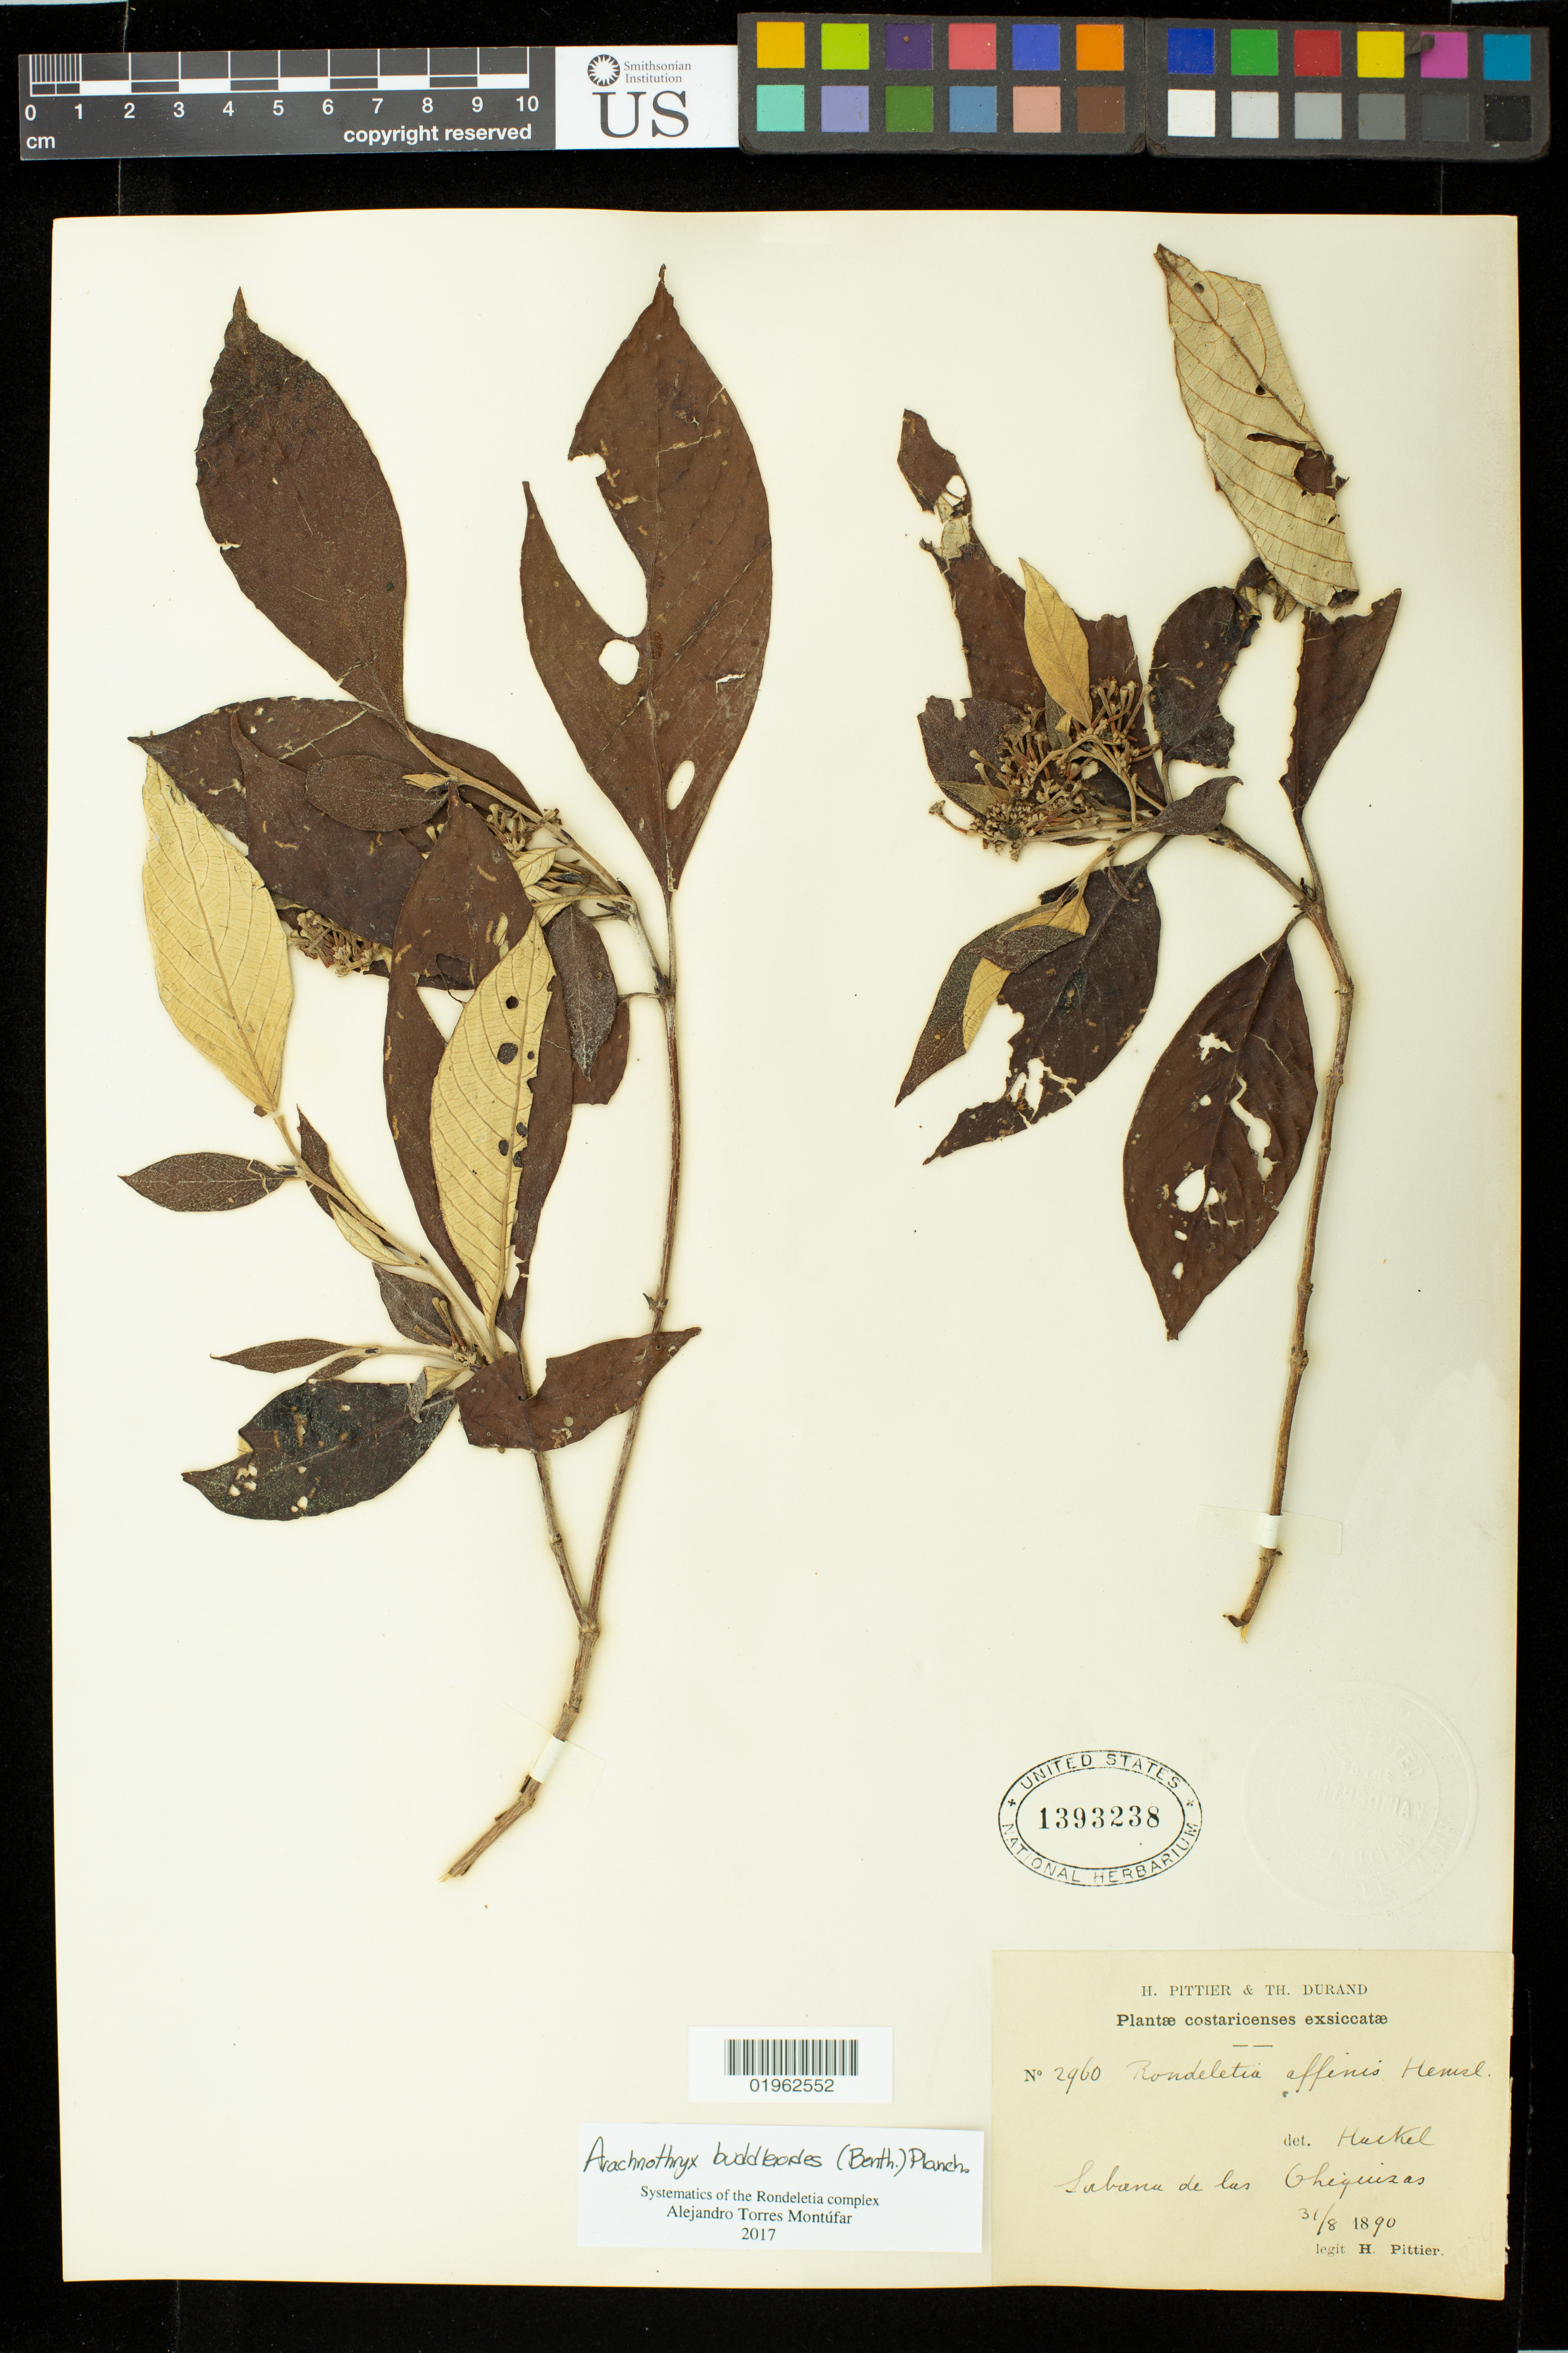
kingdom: Plantae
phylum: Tracheophyta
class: Magnoliopsida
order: Gentianales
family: Rubiaceae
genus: Arachnothryx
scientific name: Arachnothryx buddleioides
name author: (Benth.) Planch.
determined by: Torres Montufar, J. A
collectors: H. F. Pittier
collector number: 2960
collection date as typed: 31/8 1890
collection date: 1890-08-31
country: Costa Rica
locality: Sabana de las Chiquisas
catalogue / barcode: US 1393238